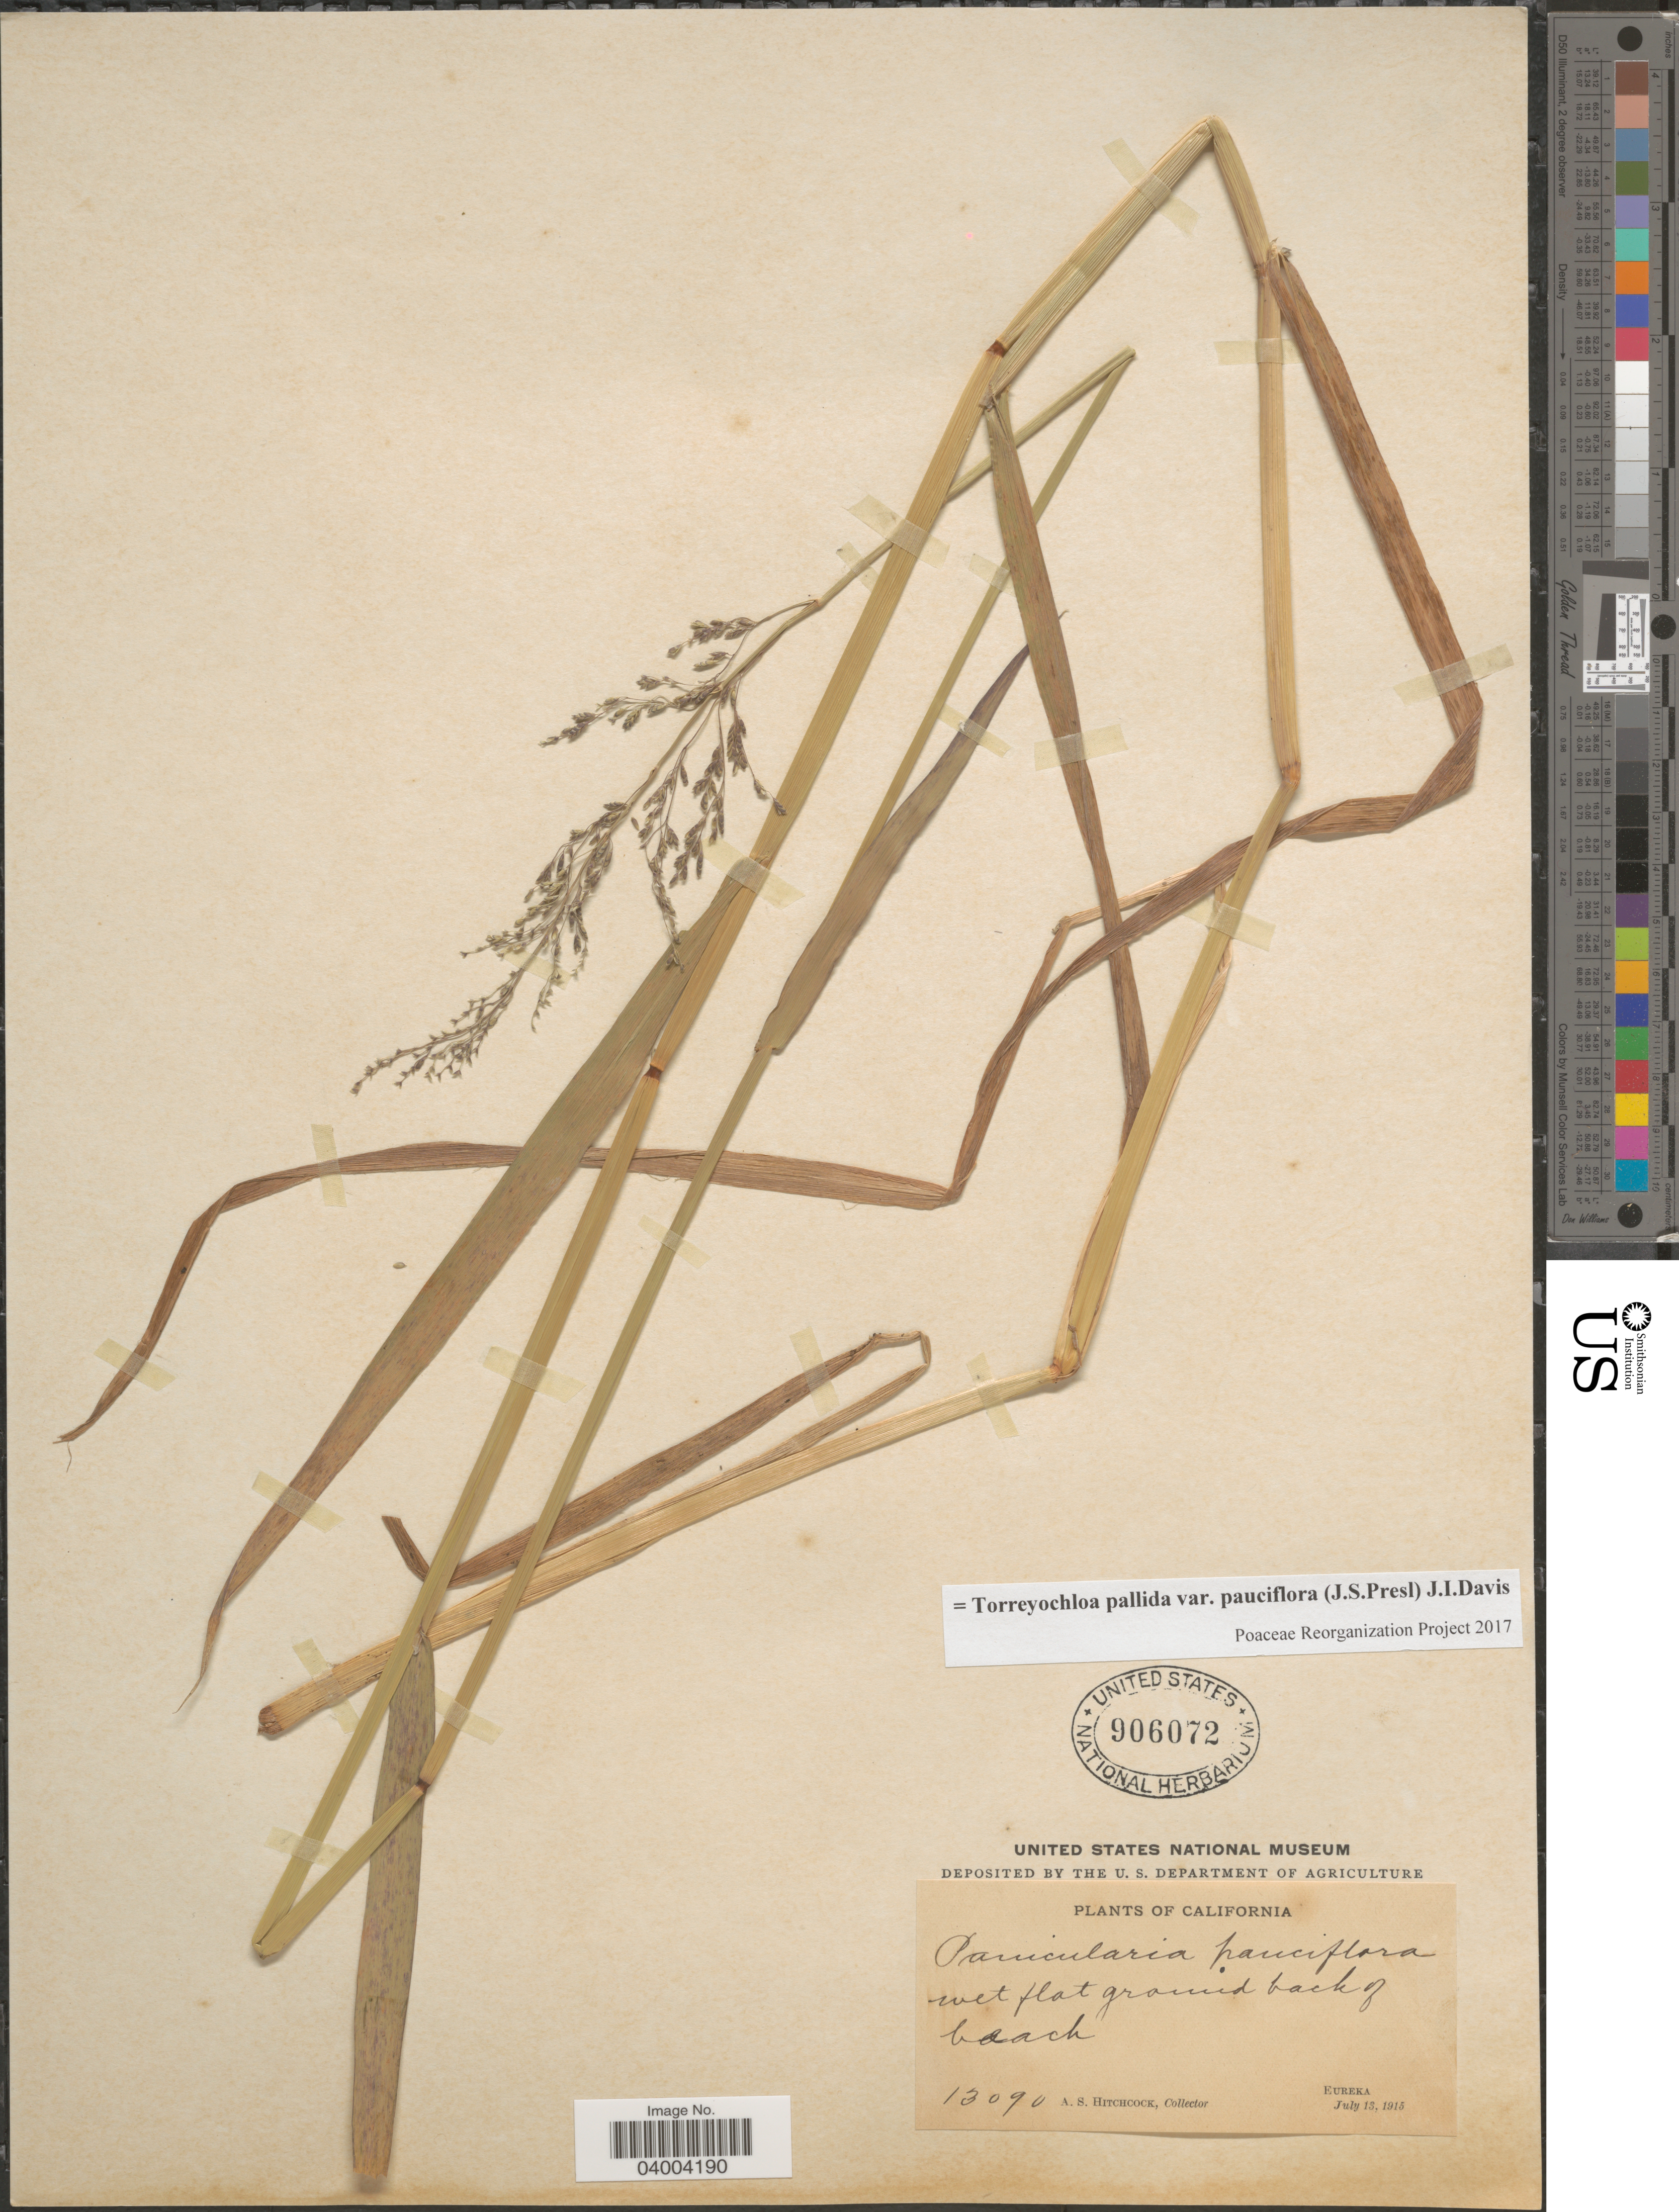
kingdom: Plantae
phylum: Tracheophyta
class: Liliopsida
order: Poales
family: Poaceae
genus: Torreyochloa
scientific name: Torreyochloa pallida var. pauciflora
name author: (J. Presl) J.I. Davis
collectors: A. S. Hitchcock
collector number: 13090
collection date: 1915-07-13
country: United States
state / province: California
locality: Wet flat ground back of beach. Eureka.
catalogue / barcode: US 906072